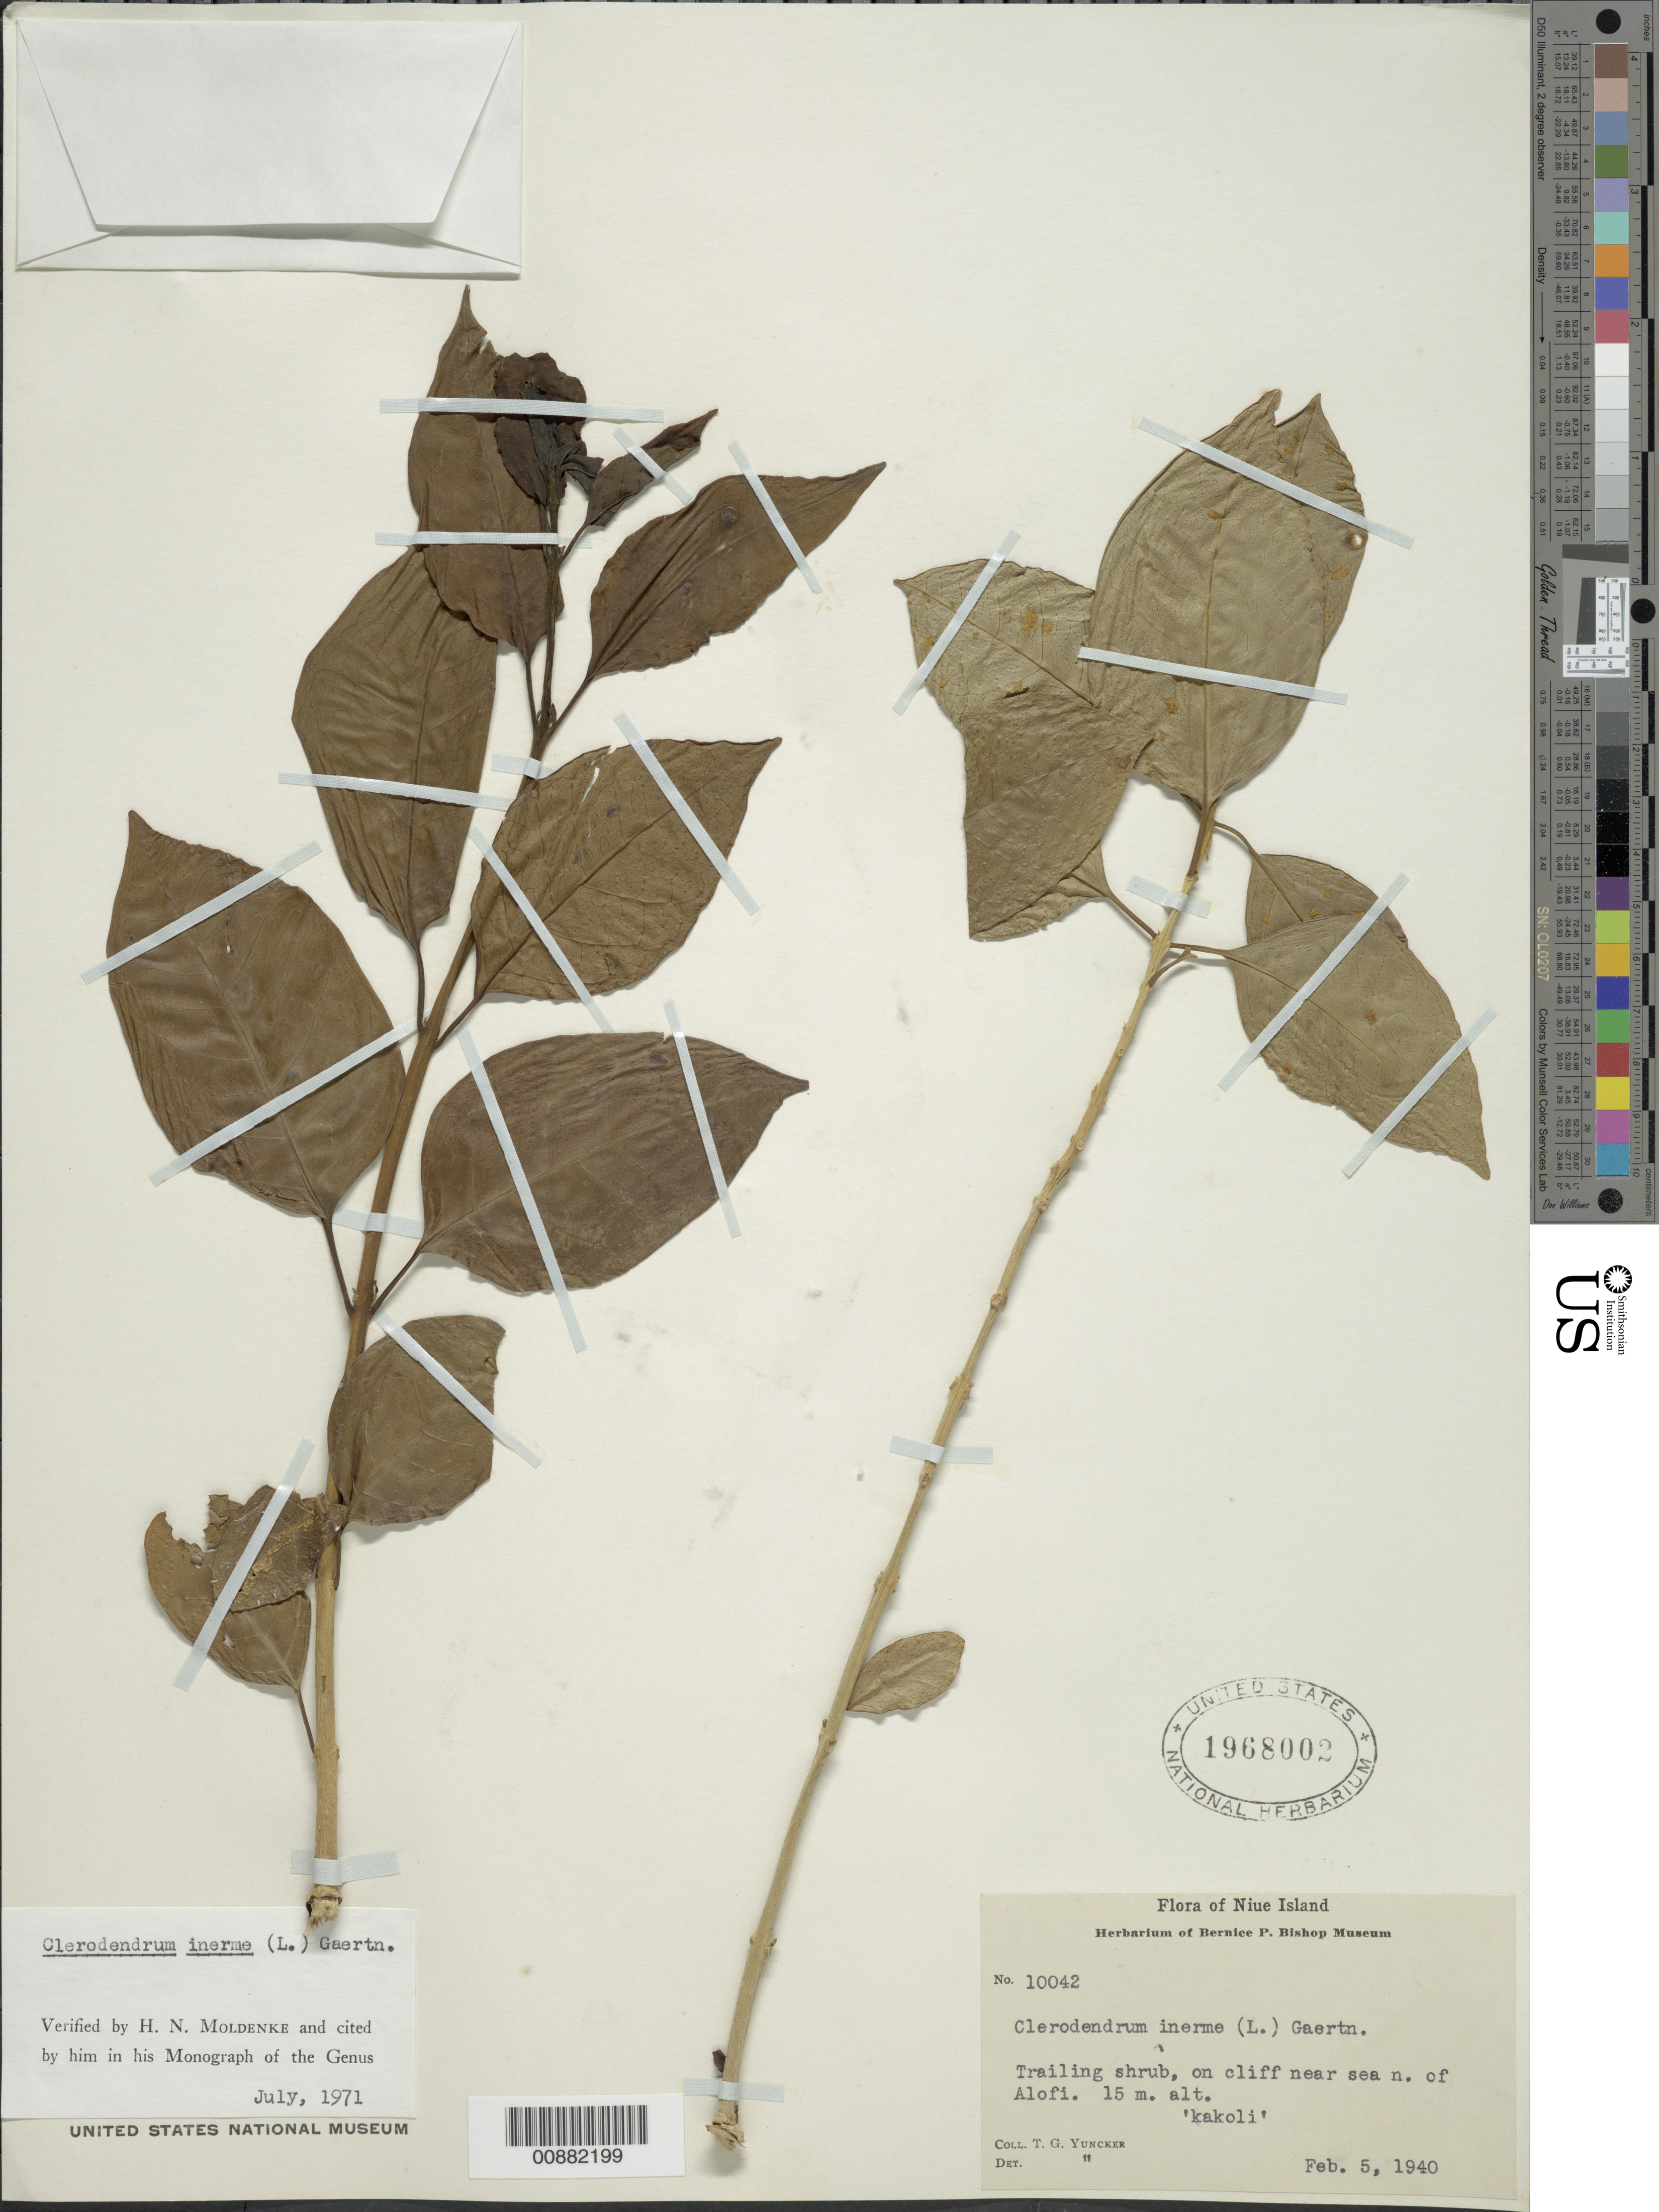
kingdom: Plantae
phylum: Tracheophyta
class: Magnoliopsida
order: Lamiales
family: Lamiaceae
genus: Clerodendrum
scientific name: Clerodendrum inerme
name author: (L.) Gaertn.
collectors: T. G. Yuncker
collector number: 10042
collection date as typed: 05 Feb 1940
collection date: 1940-02-05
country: Niue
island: Niue I.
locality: N of Alofi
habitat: on cliff near sea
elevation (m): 15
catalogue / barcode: US 1968002